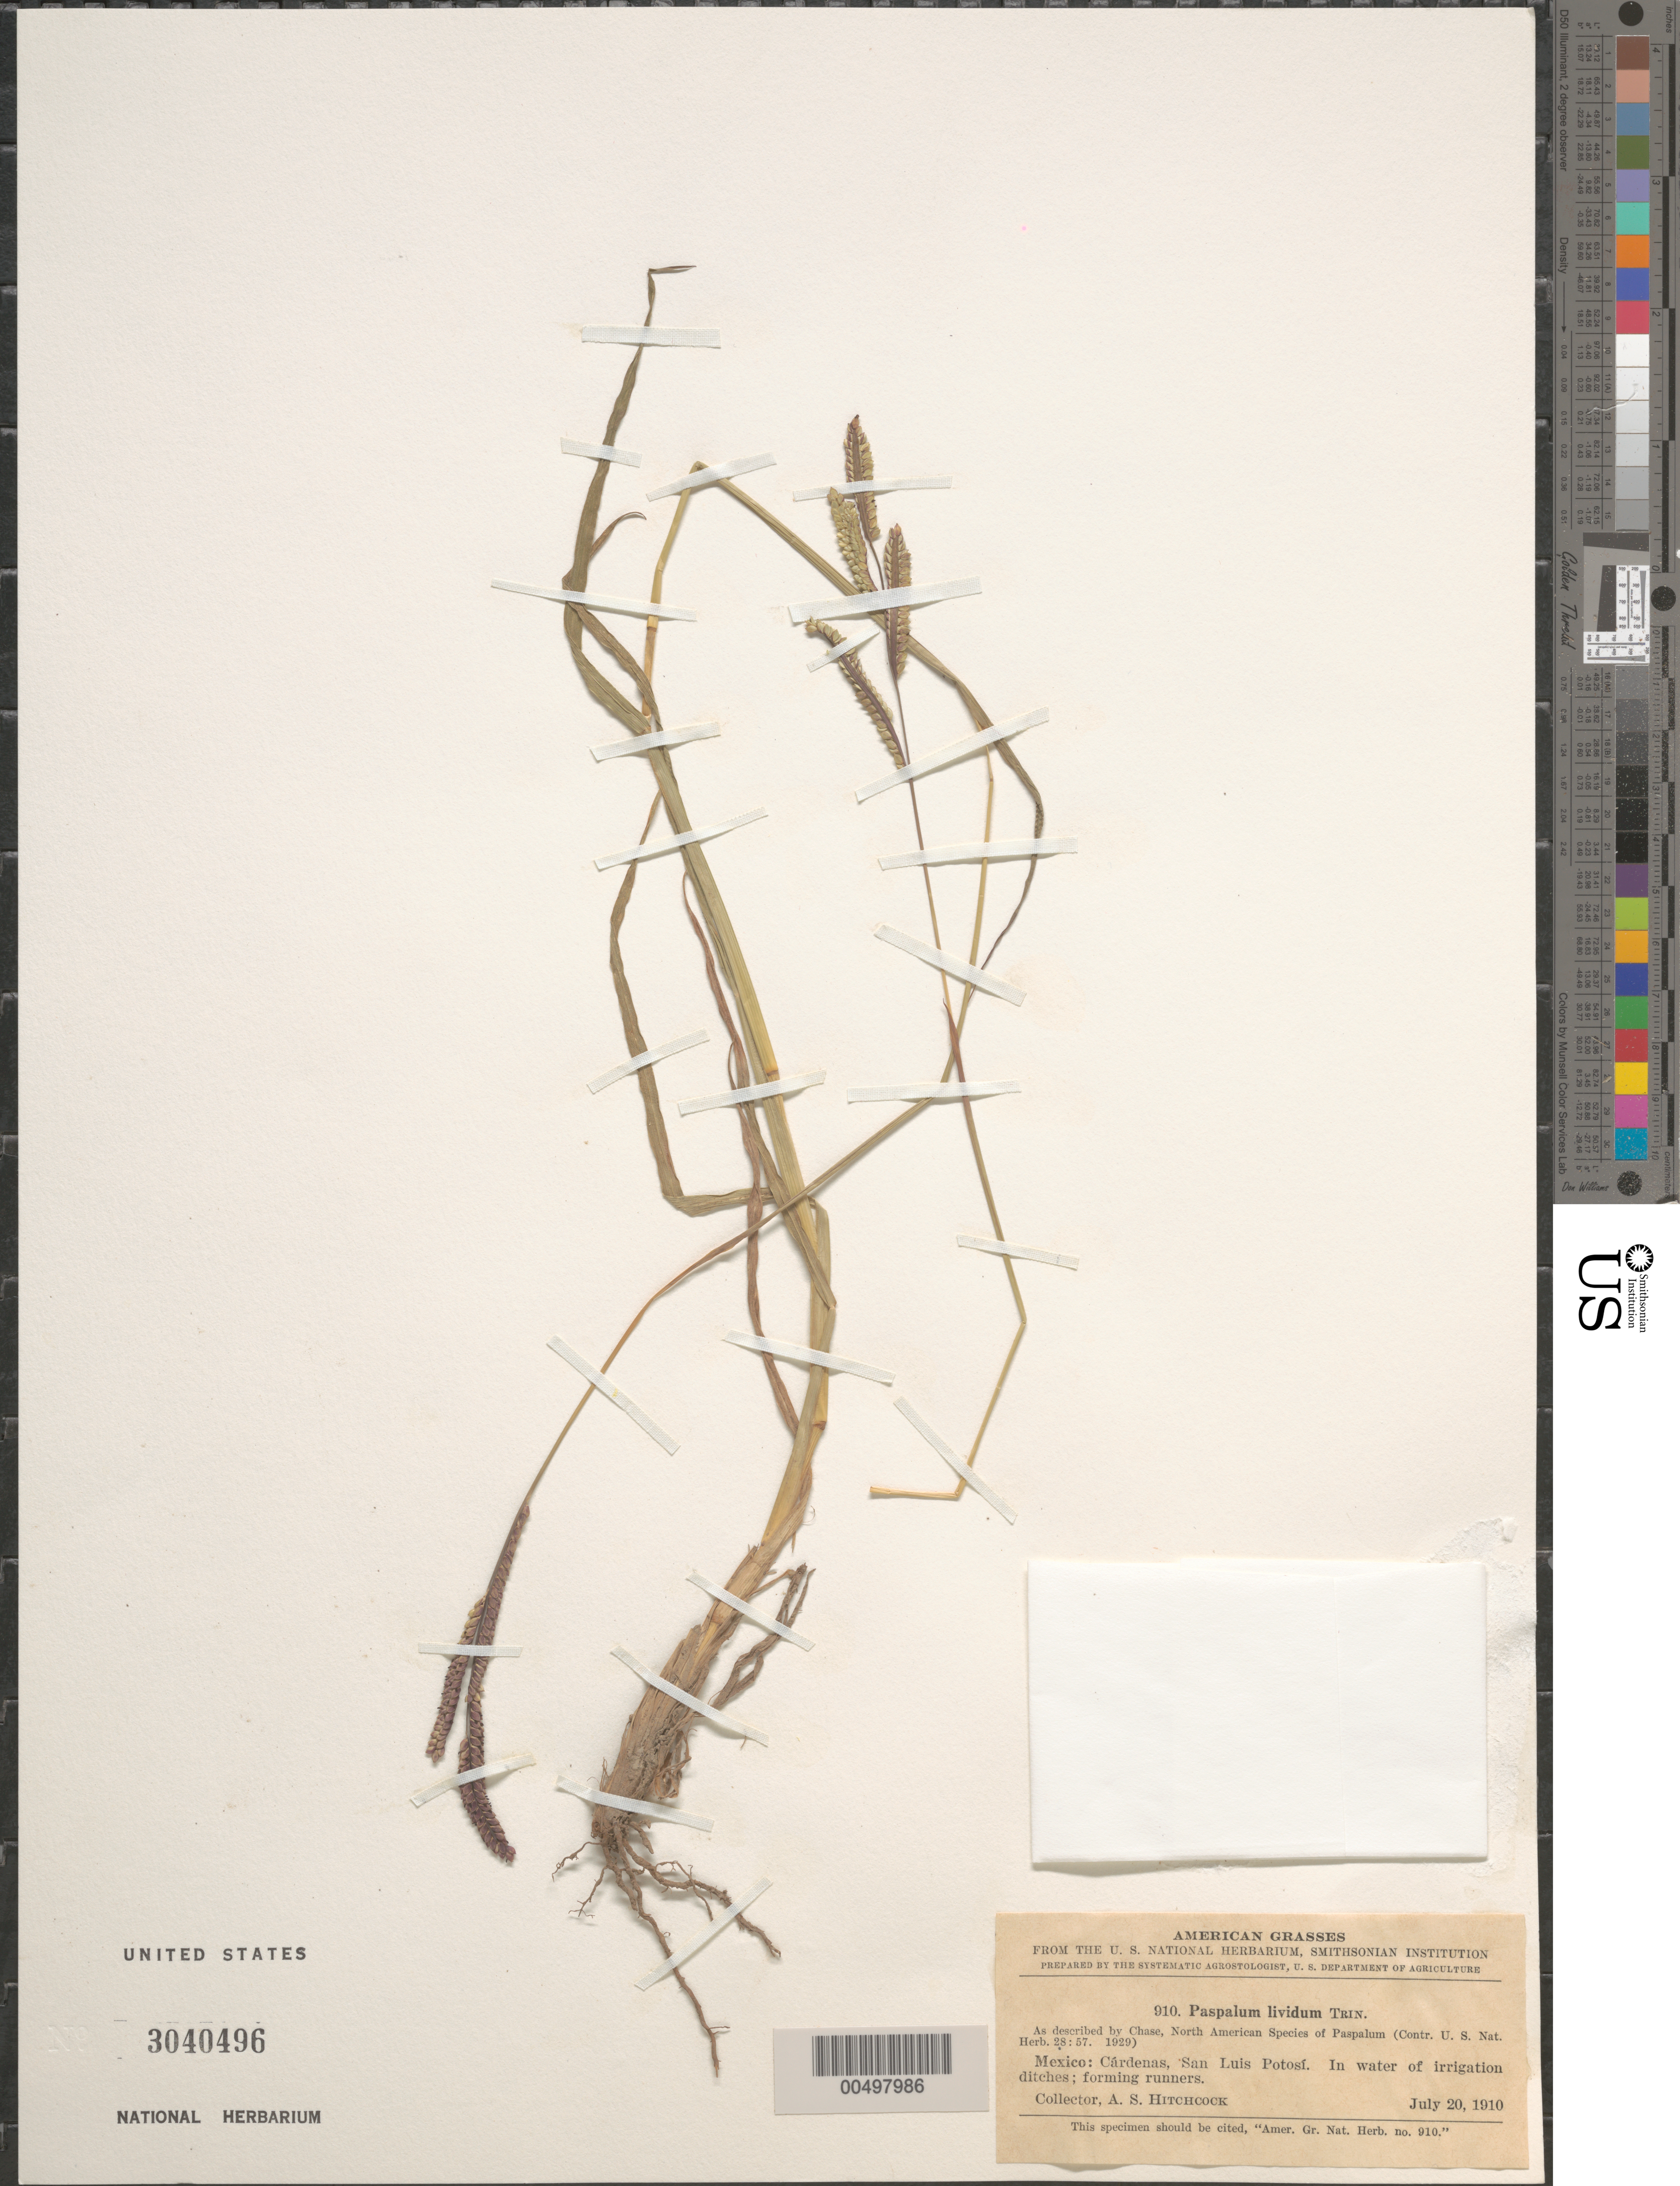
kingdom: Plantae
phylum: Tracheophyta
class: Liliopsida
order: Poales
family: Poaceae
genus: Paspalum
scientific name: Paspalum lividum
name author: Trin. in Schltdl.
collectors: A. S. Hitchcock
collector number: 910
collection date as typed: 20 Jul 1910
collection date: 1910-07-20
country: Mexico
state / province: San Luis Potosi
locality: C rdenas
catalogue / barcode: US 3040496